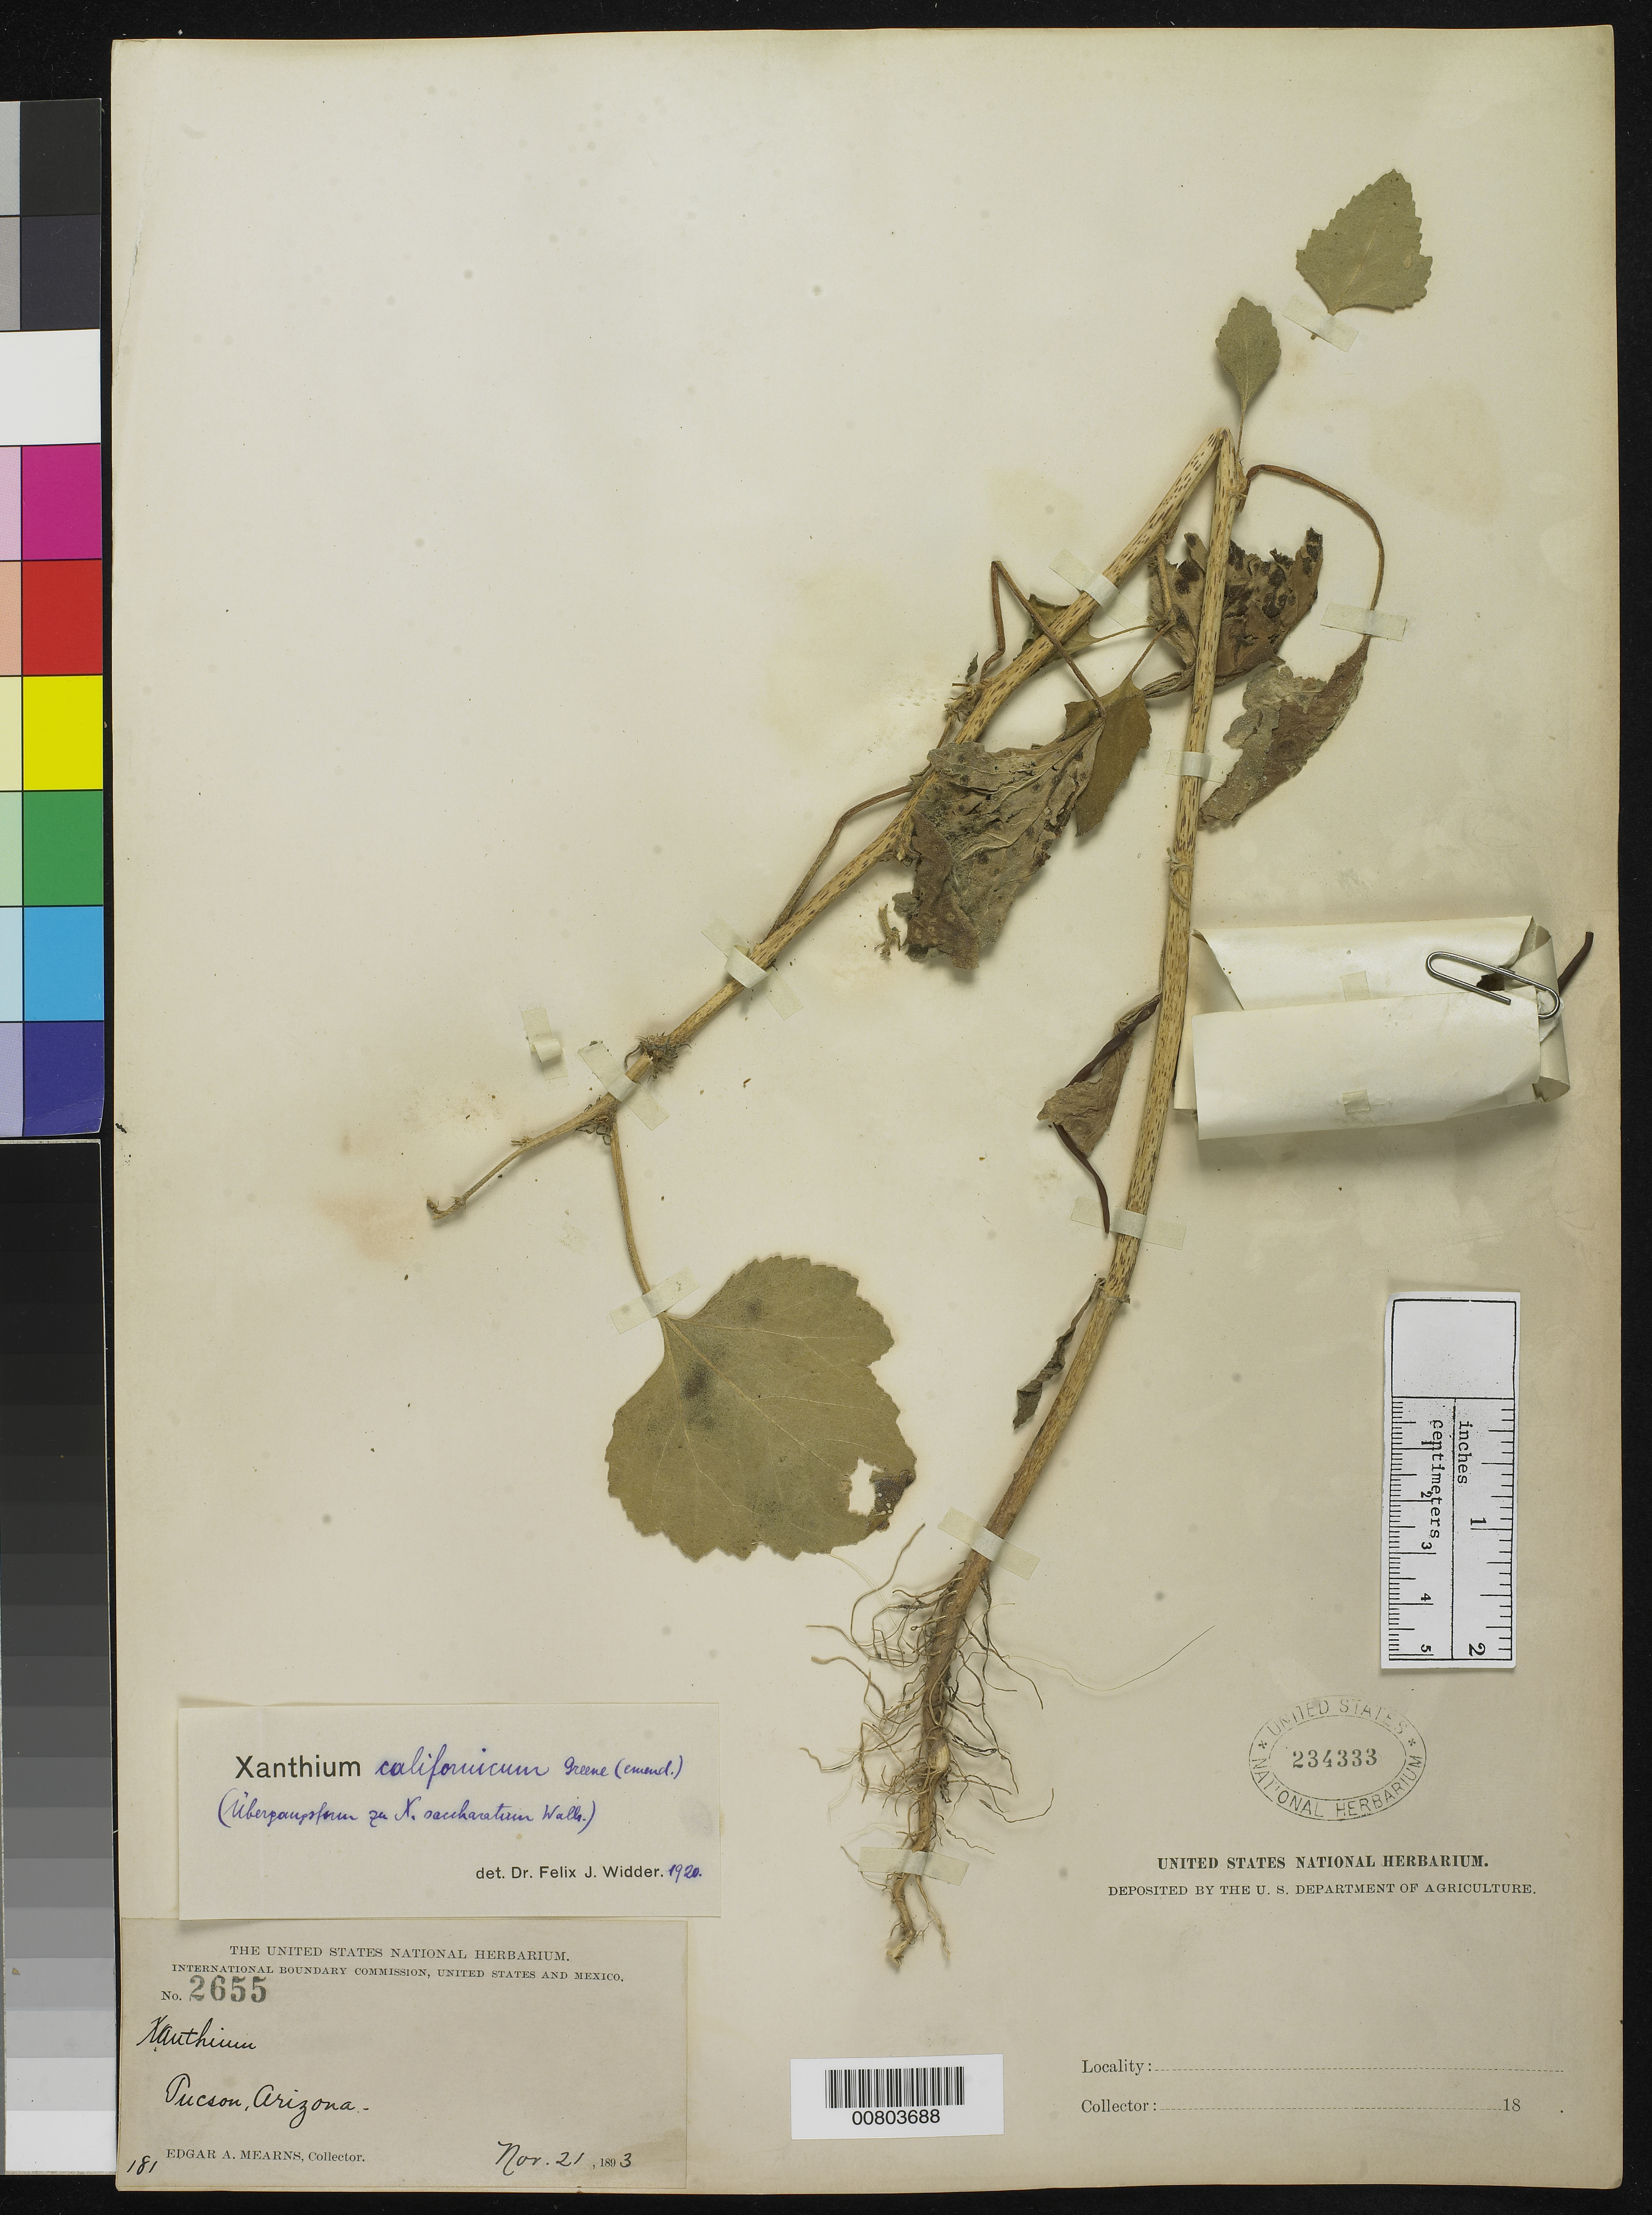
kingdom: Plantae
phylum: Tracheophyta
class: Magnoliopsida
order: Asterales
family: Asteraceae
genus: Xanthium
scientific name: Xanthium californicum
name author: Greene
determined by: Widder, F. J.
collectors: E. A. Mearns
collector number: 2655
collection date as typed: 21 Nov 1893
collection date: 1893-11-21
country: United States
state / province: Arizona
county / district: Pima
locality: Tucson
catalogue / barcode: US 234333